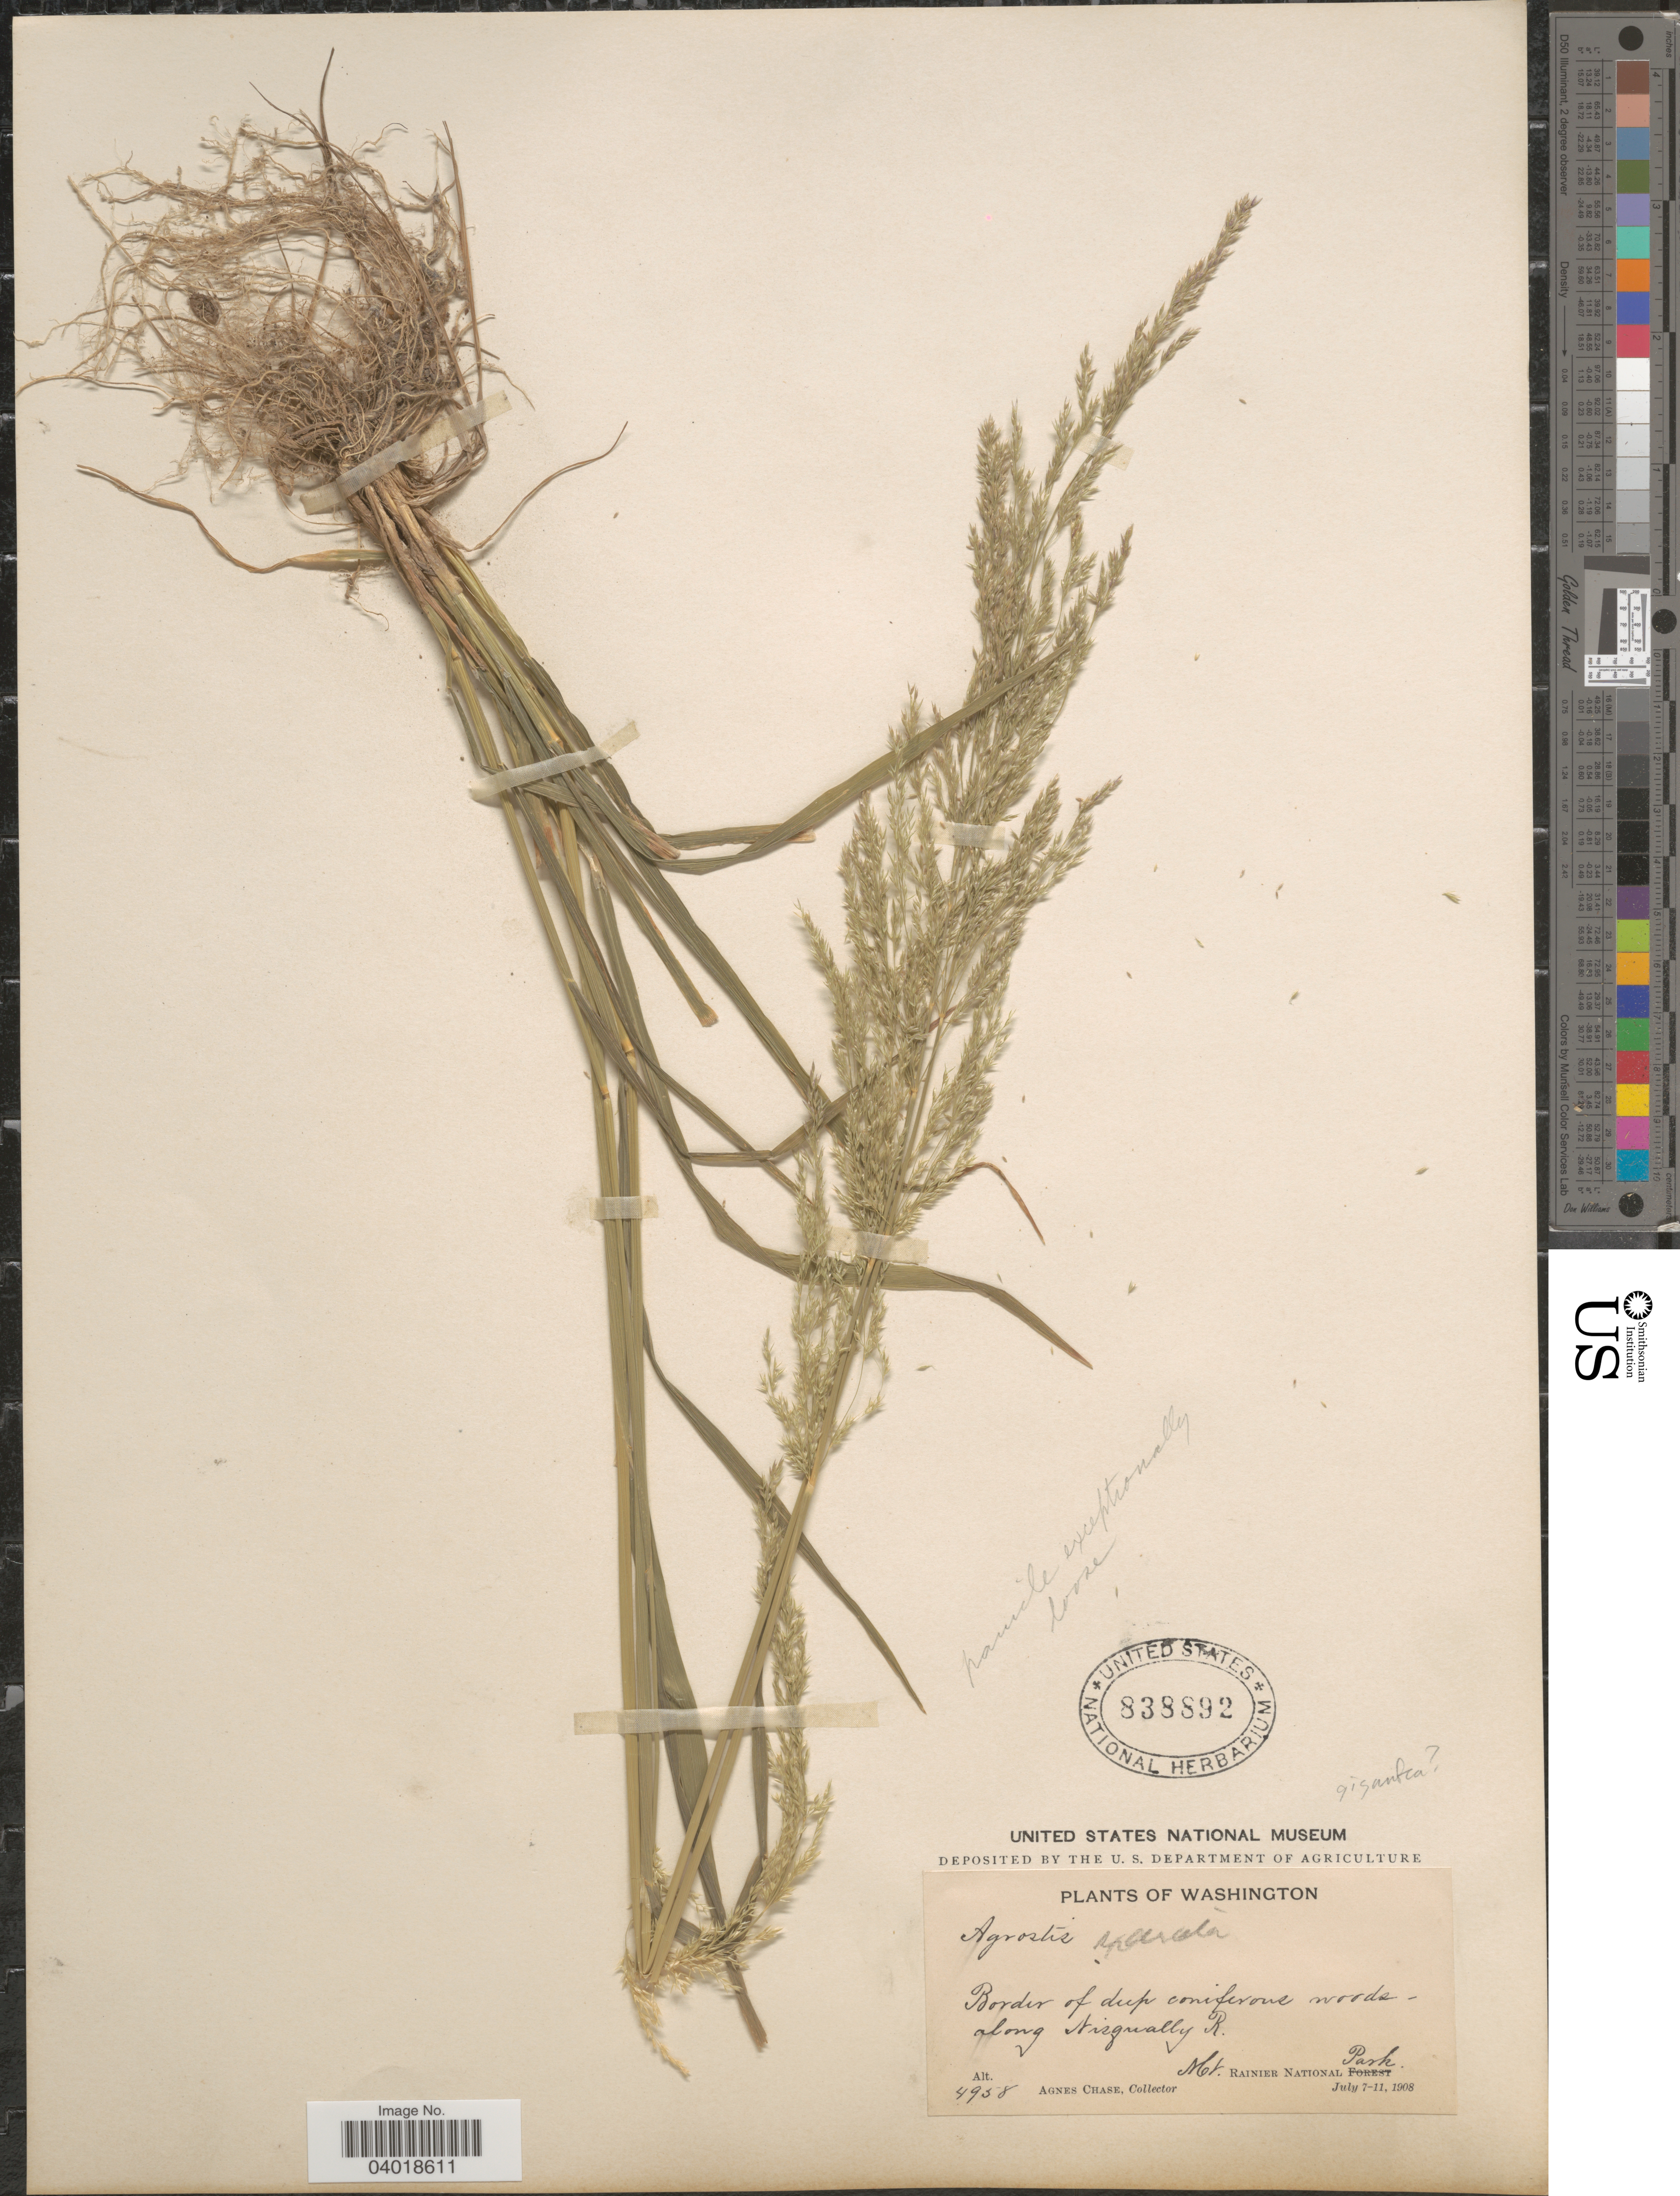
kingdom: Plantae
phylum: Tracheophyta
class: Liliopsida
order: Poales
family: Poaceae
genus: Agrostis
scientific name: Agrostis exarata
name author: Trin.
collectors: A. Chase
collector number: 4958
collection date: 1908-07-07/1908-07-11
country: United States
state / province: Washington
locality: Border of deep coniferous woods- along Nisqually R. Mt. Rainier National Park.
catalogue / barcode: US 838892